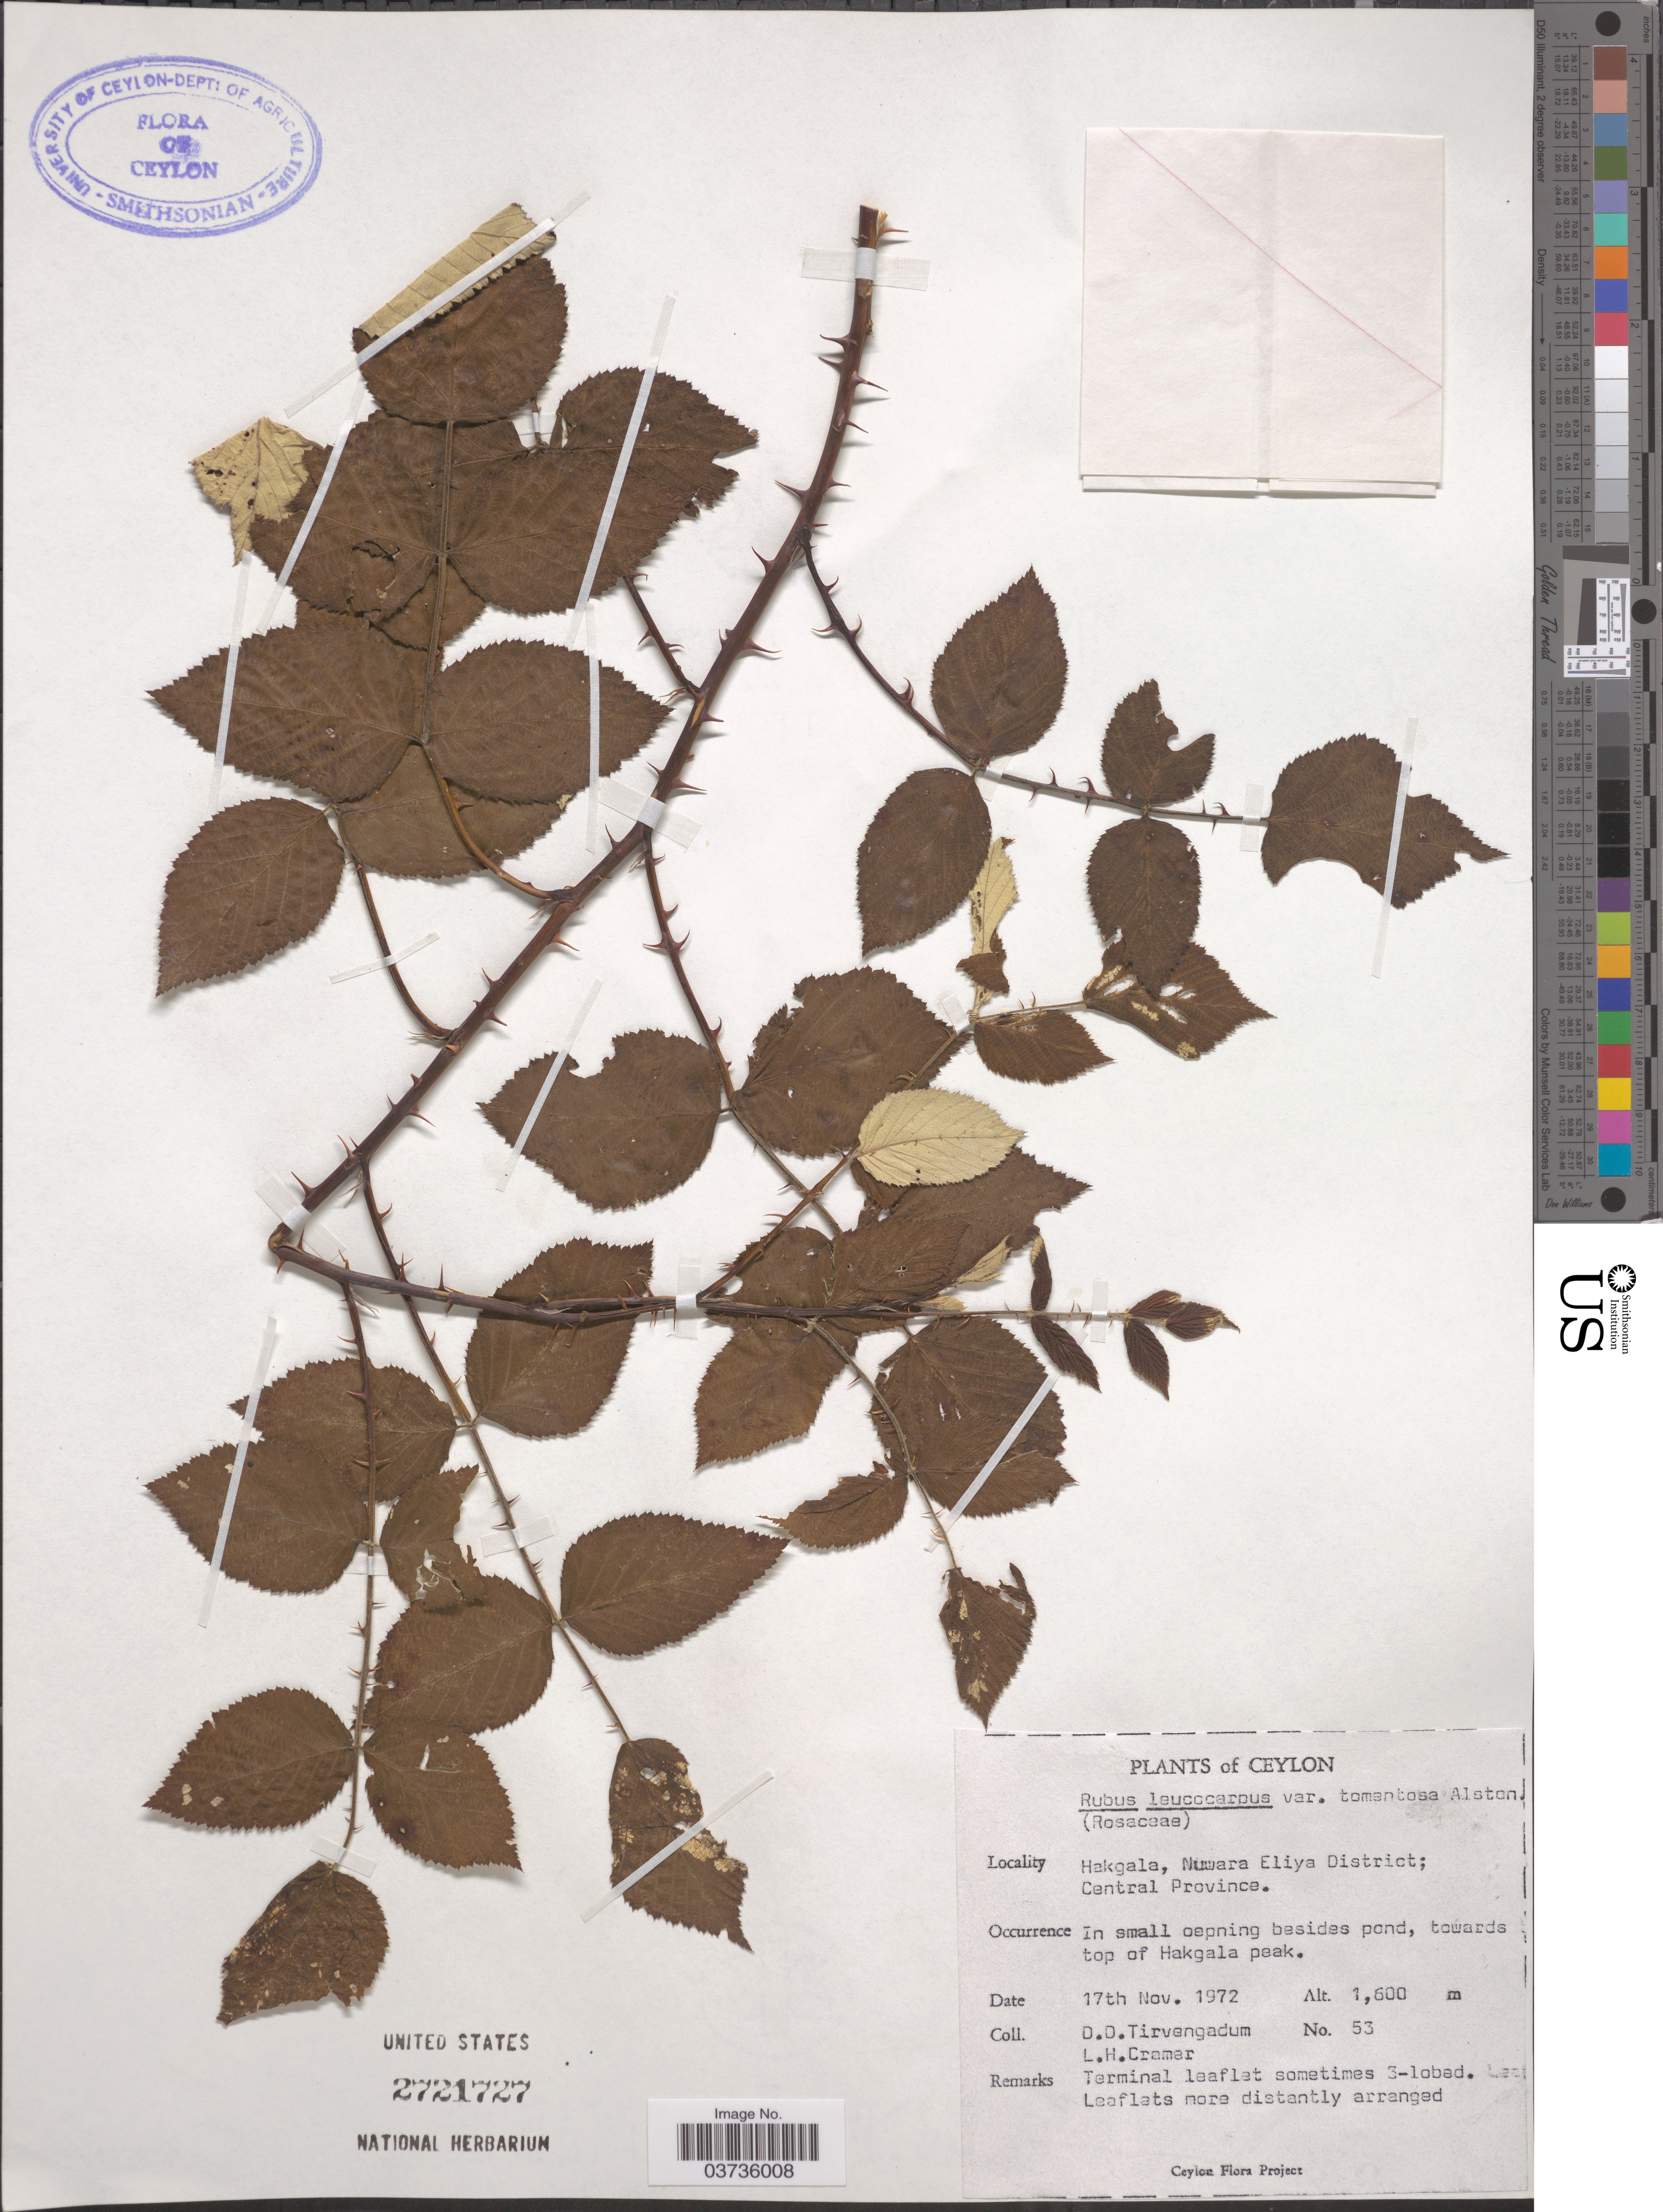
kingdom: Plantae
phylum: Tracheophyta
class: Magnoliopsida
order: Rosales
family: Rosaceae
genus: Rubus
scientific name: Rubus leucocarpus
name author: Arn.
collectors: D. Tirvengadum & L. H. Cramer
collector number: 53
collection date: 1972-11-17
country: Sri Lanka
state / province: Central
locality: Ceylon. Hakgala, Nuwara Eliya District. Towards top of Hakgala peak.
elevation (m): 1600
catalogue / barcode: US 2721727